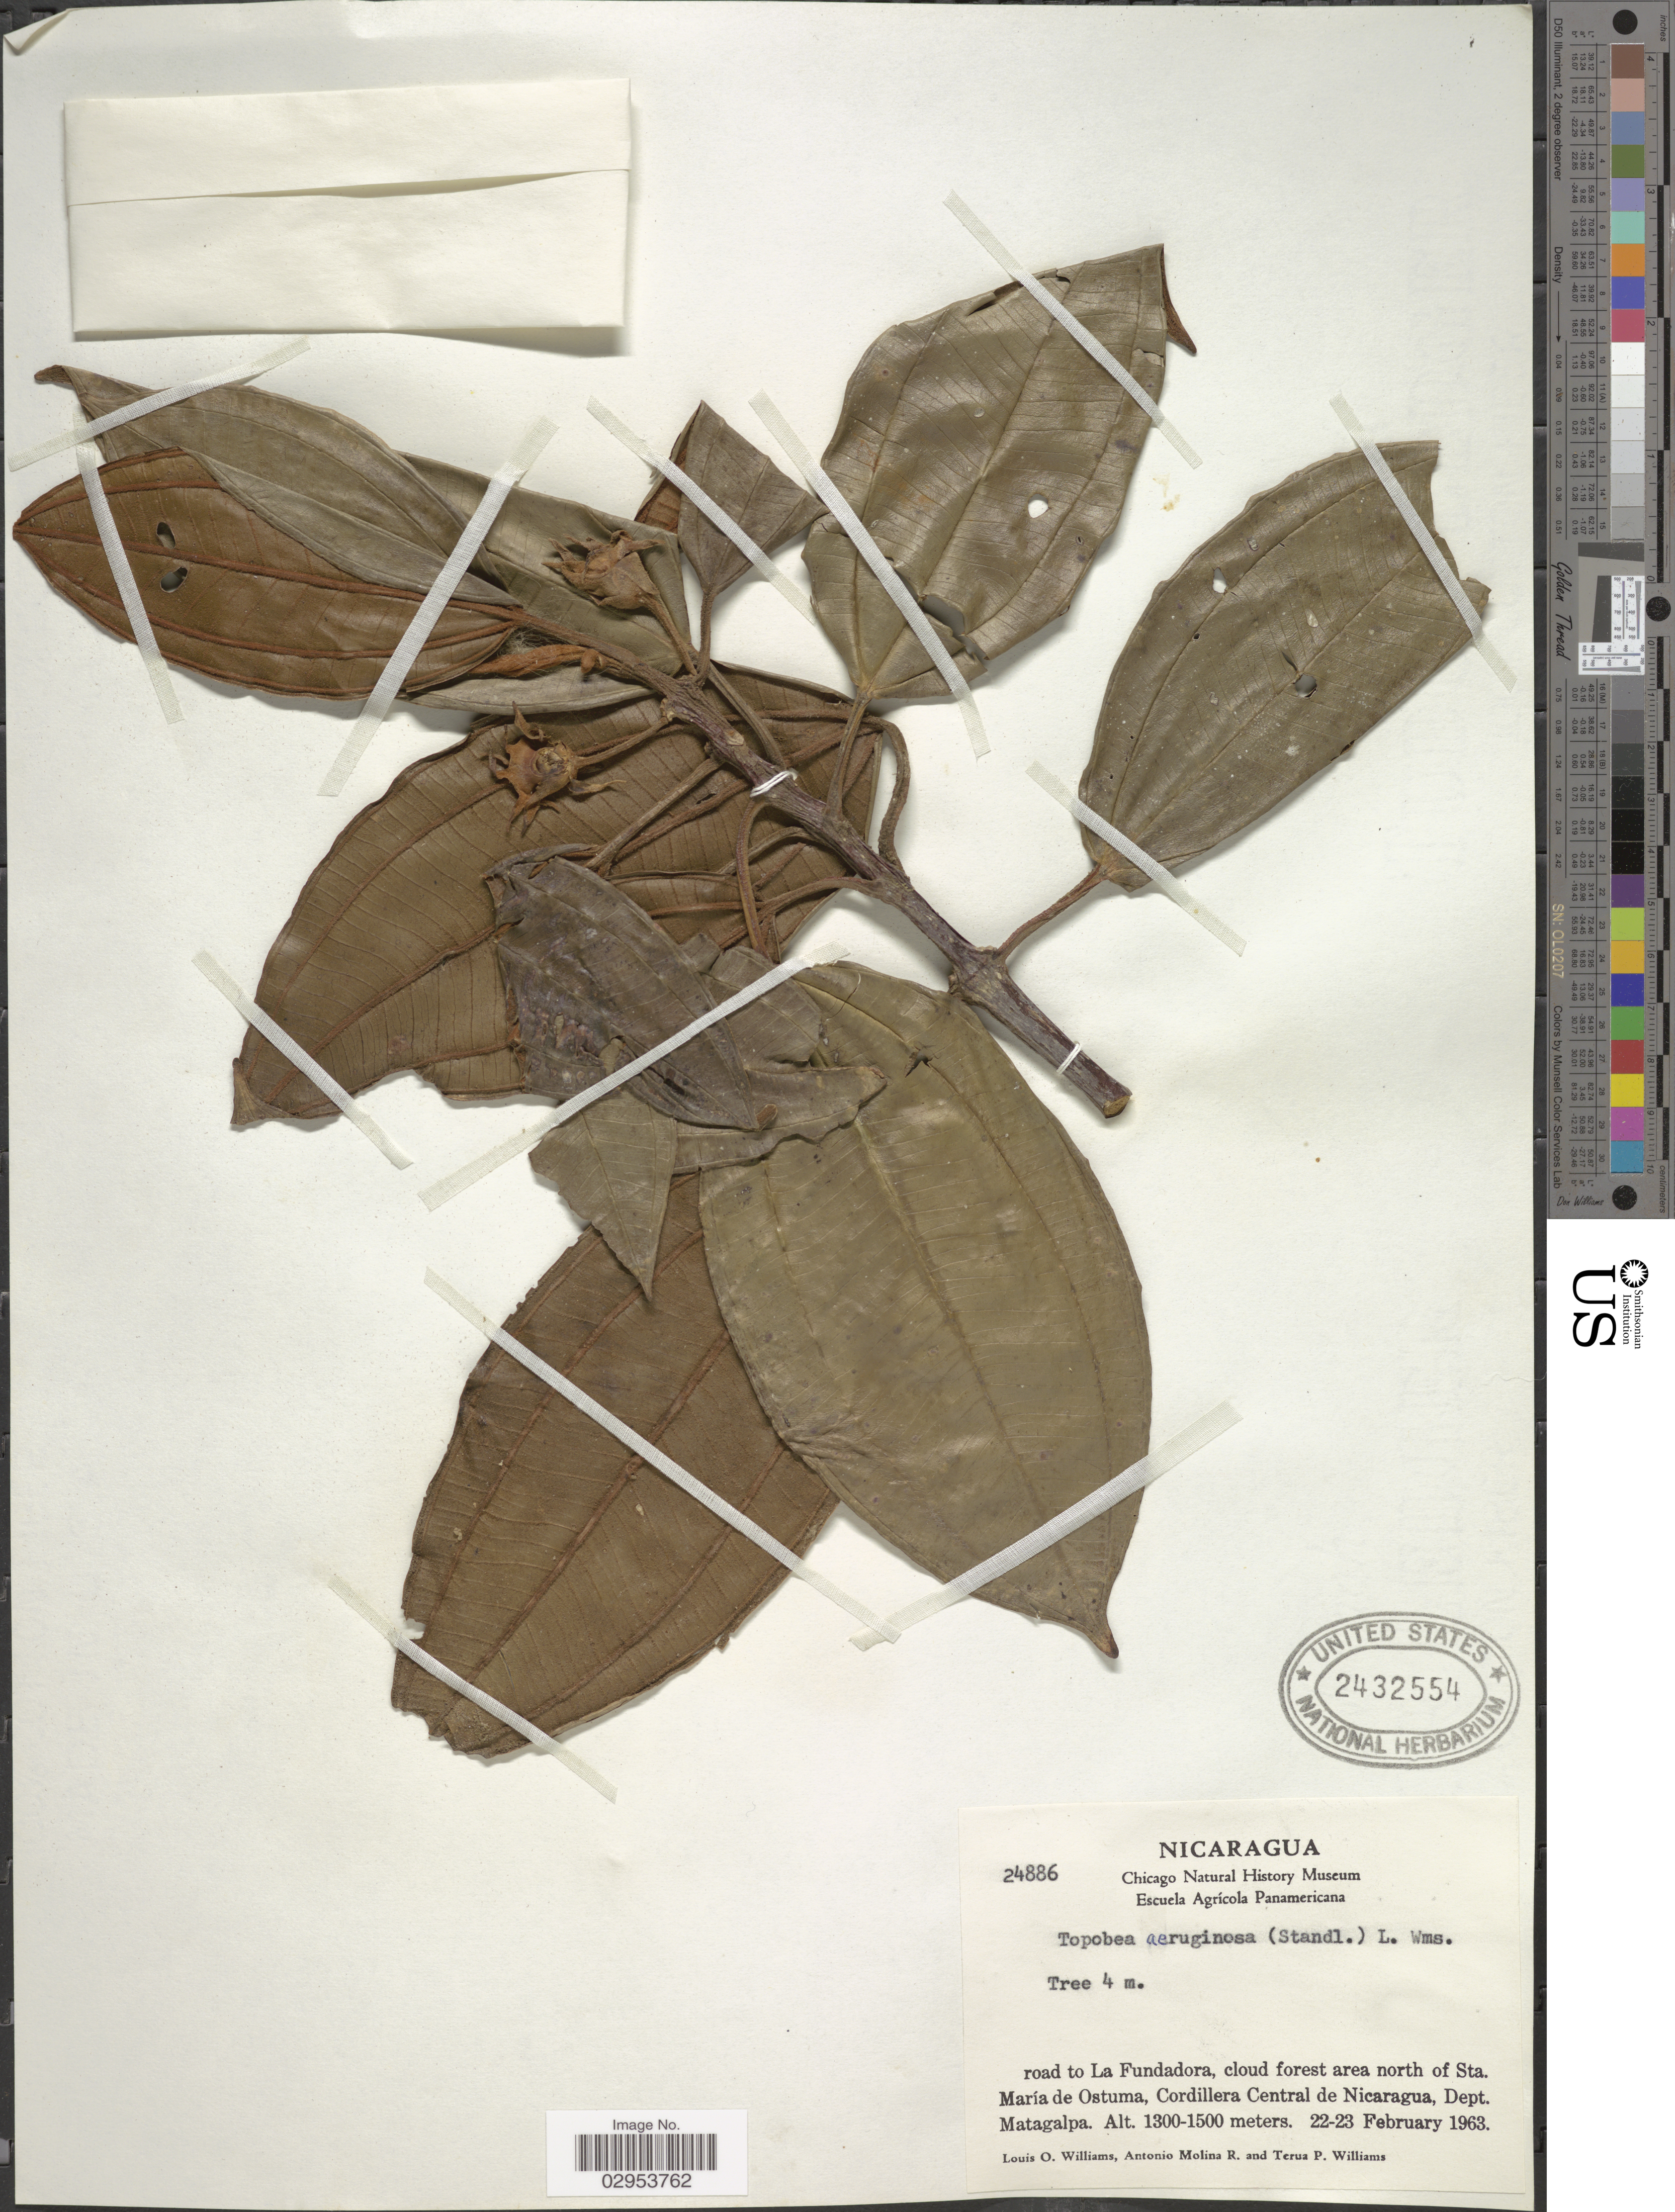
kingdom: Plantae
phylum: Tracheophyta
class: Magnoliopsida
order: Myrtales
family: Melastomataceae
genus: Topobea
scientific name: Topobea aeruginosa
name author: (Standl.) L.O. Williams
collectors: L. O. Williams, A. Molina R. & T. Williams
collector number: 24886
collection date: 1963-02-22/1963-02-23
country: Nicaragua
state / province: Matagalpa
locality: Road to La Fundadora, cloud forest area north of Sta. María de Ostuma, Cordillera Central de Nicaragua, Dept. Matagalpa.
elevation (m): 1300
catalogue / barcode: US 2432554